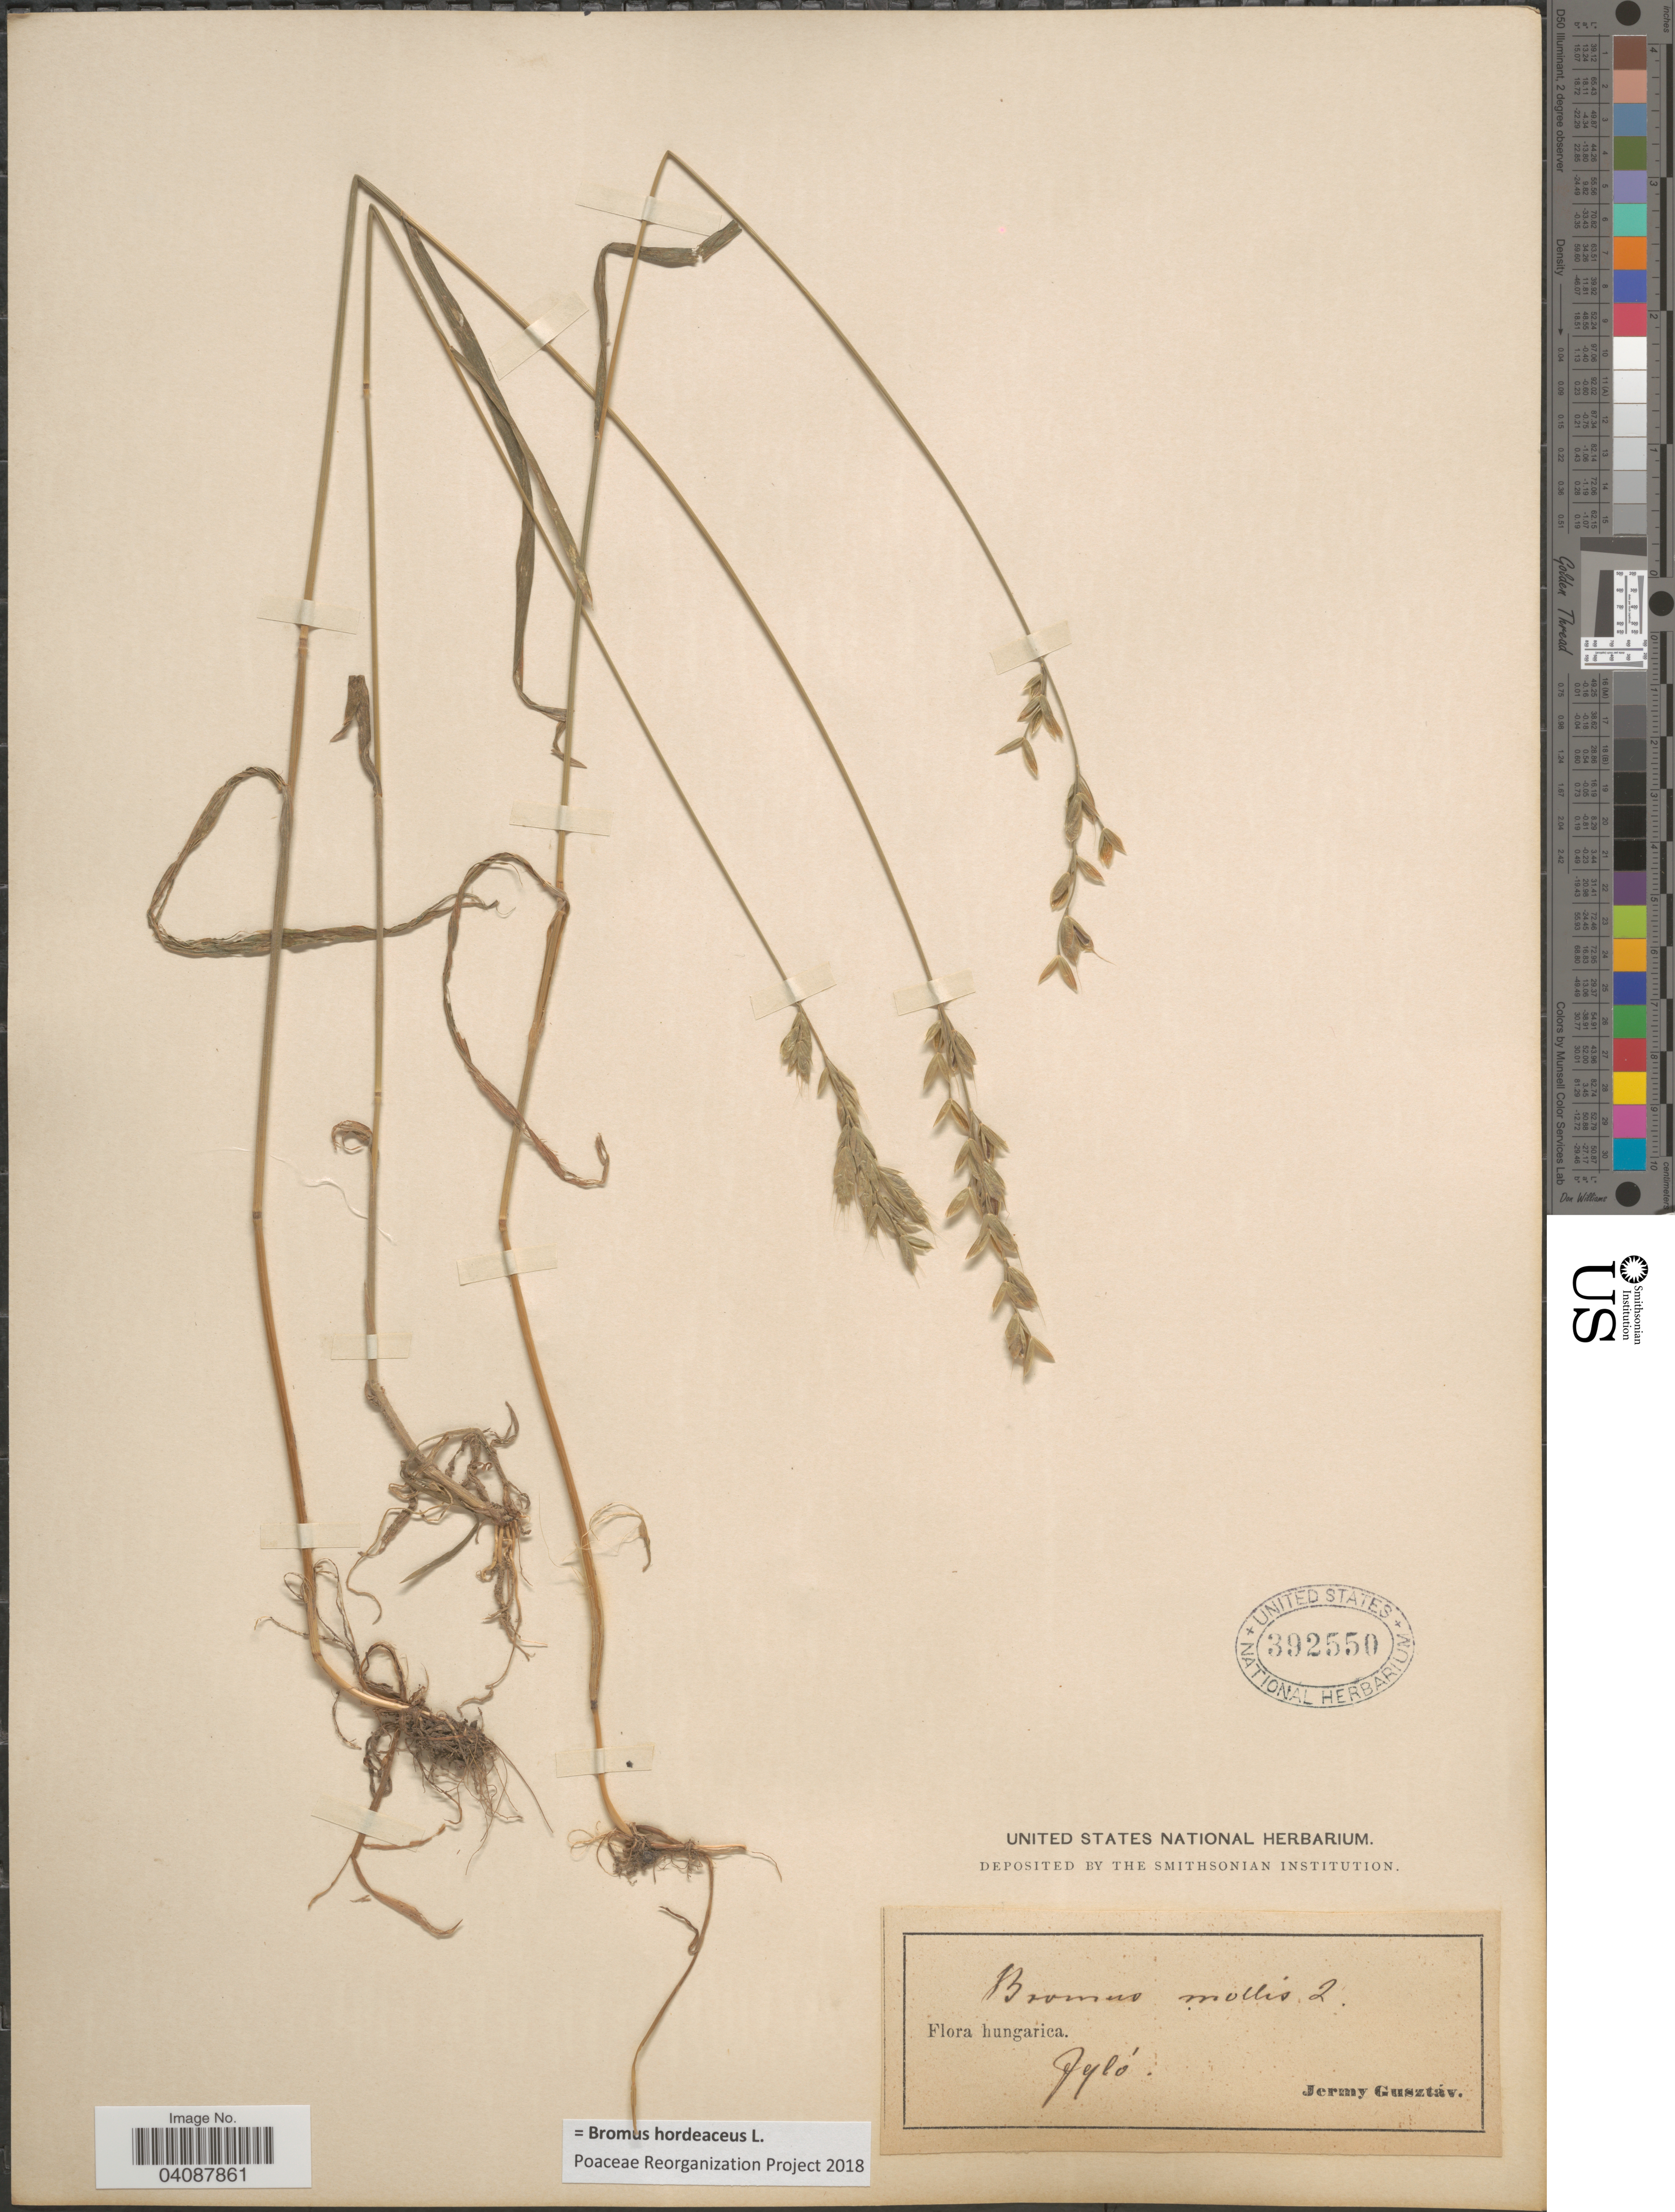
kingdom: Plantae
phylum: Tracheophyta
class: Liliopsida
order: Poales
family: Poaceae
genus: Bromus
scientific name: Bromus hordeaceus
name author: L.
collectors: G. Jermy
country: Hungary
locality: Jyló [interpreted].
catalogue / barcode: US 392550